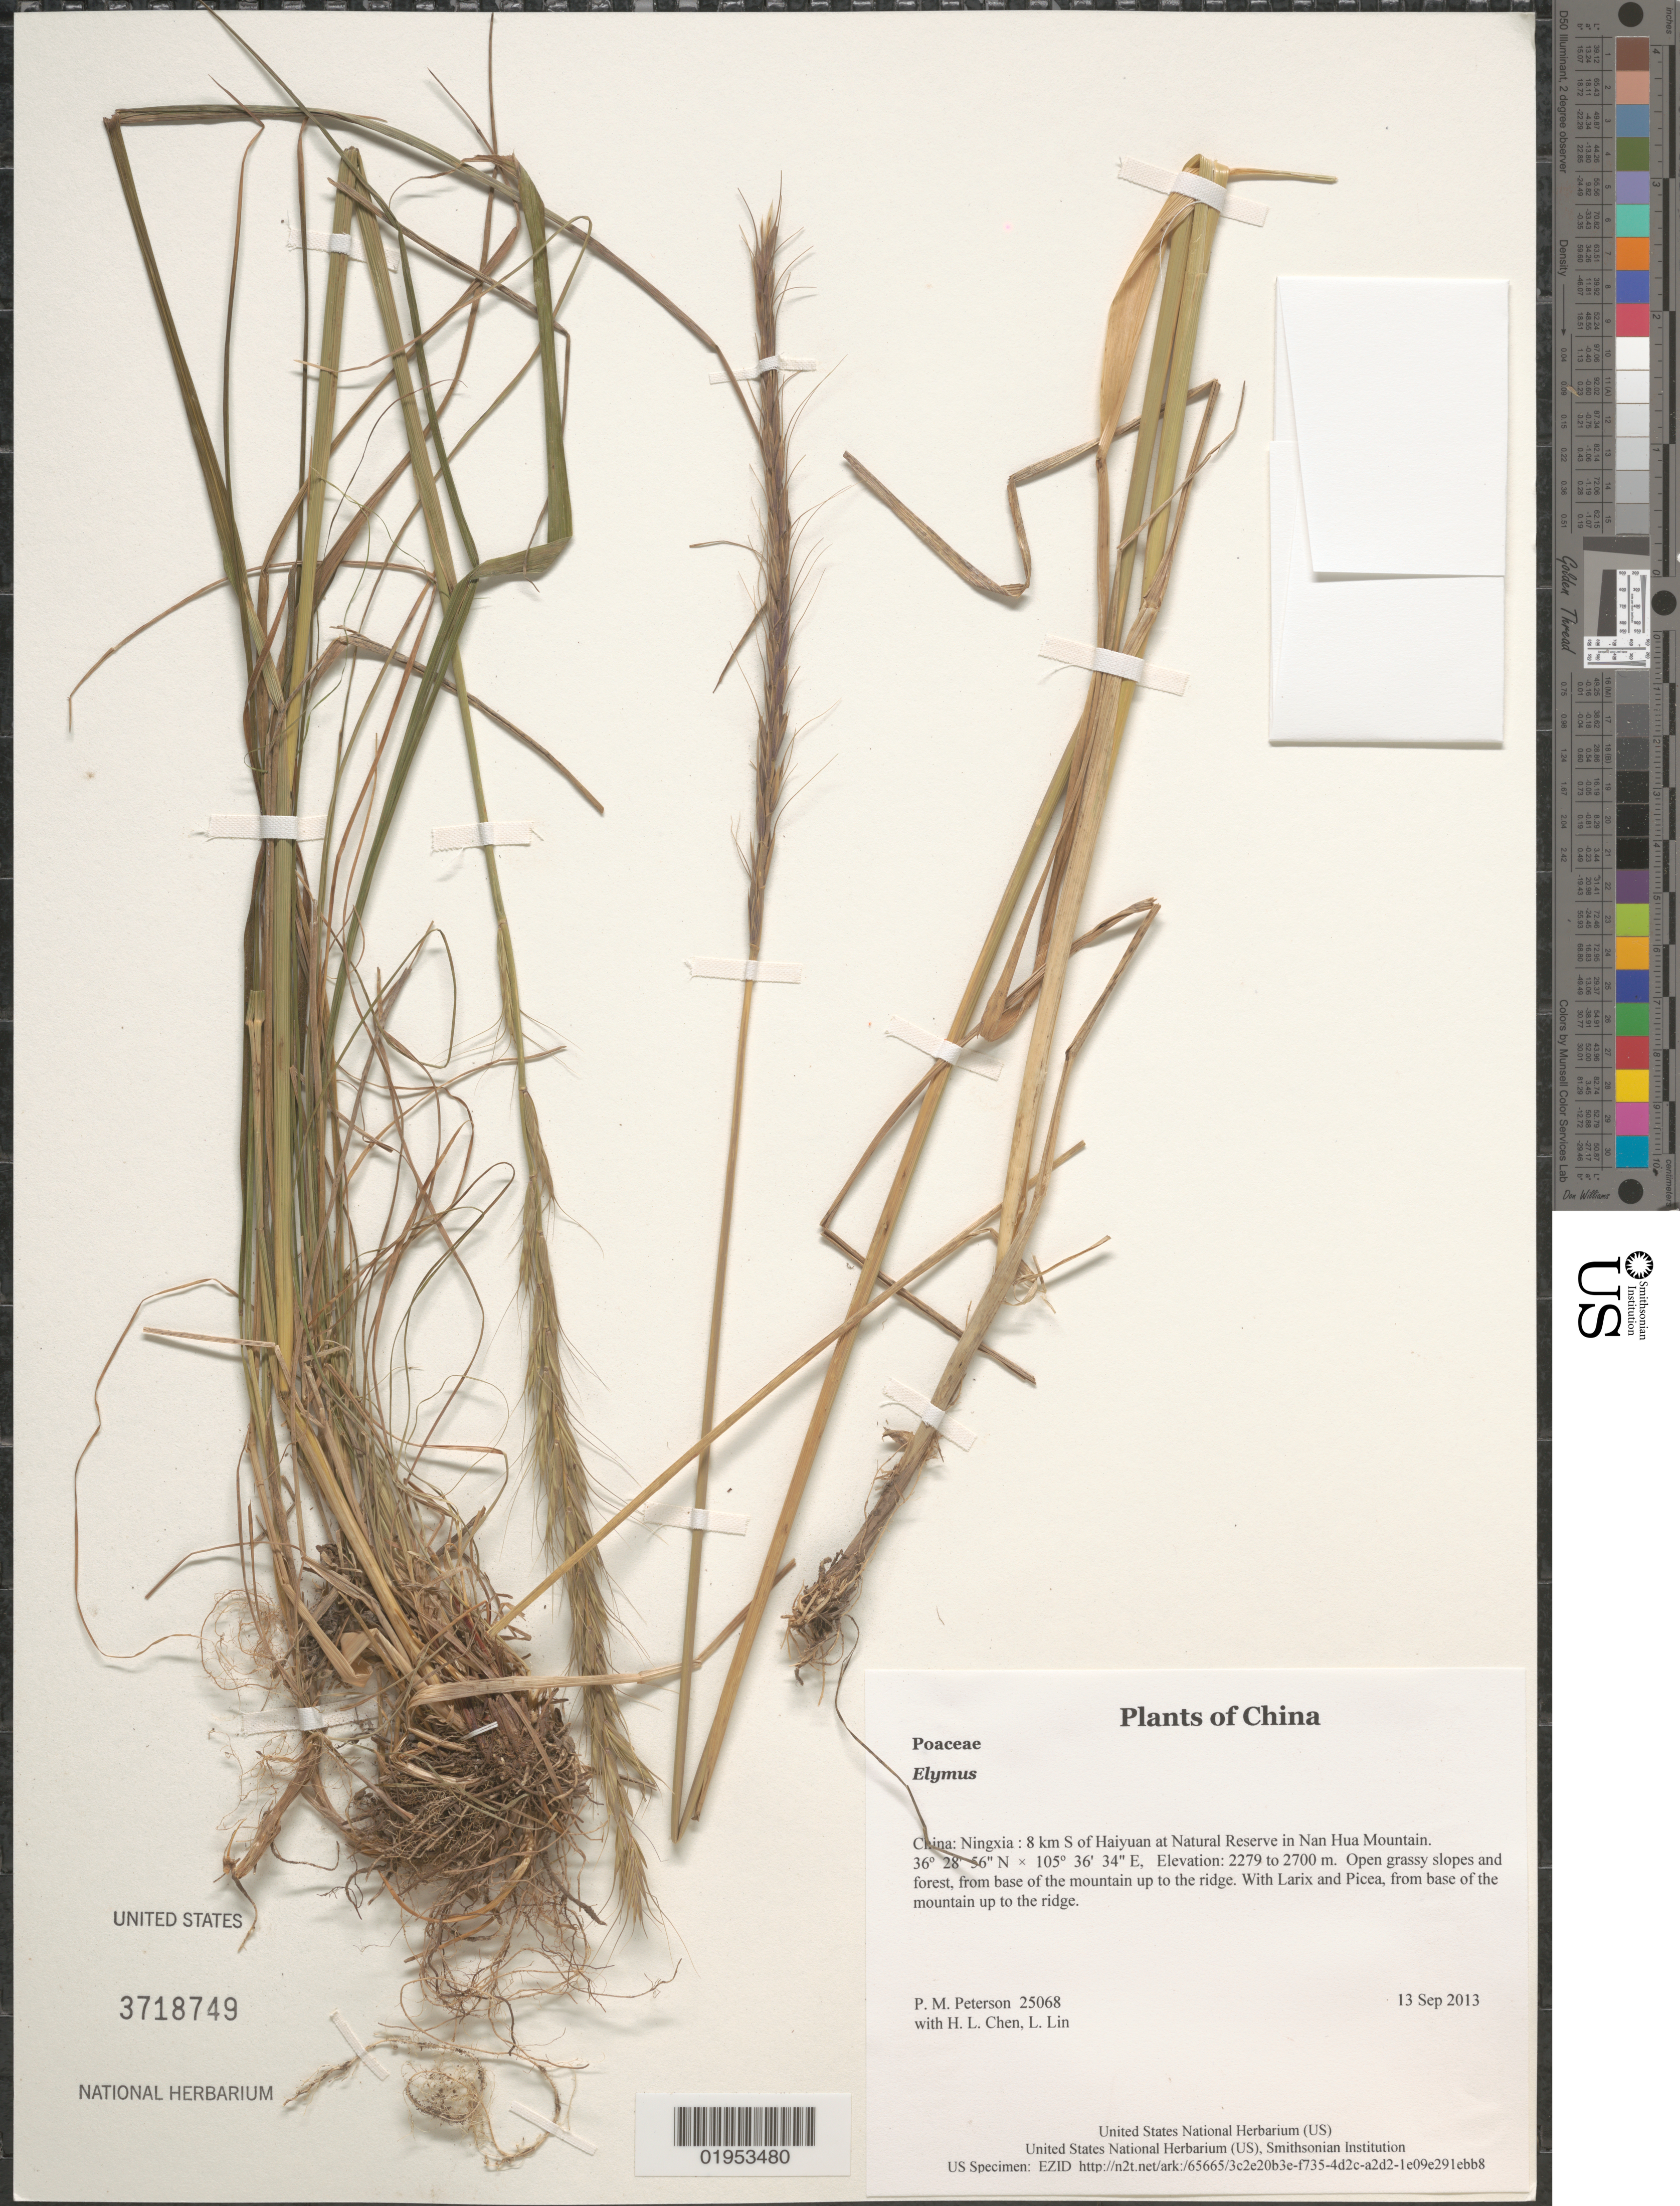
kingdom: Plantae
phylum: Tracheophyta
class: Liliopsida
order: Poales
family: Poaceae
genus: Elymus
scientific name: Elymus sp.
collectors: P. M. Peterson, H. L. Chen & L. Lin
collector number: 25068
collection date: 2013-09-13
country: China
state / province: Ningxia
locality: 8 km S of Haiyuan at Natural Reserve in Nan Hua Mountain.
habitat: Open grassy slopes and forest, from base of the mountain up to the ridge.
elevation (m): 2279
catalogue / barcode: US 3718749